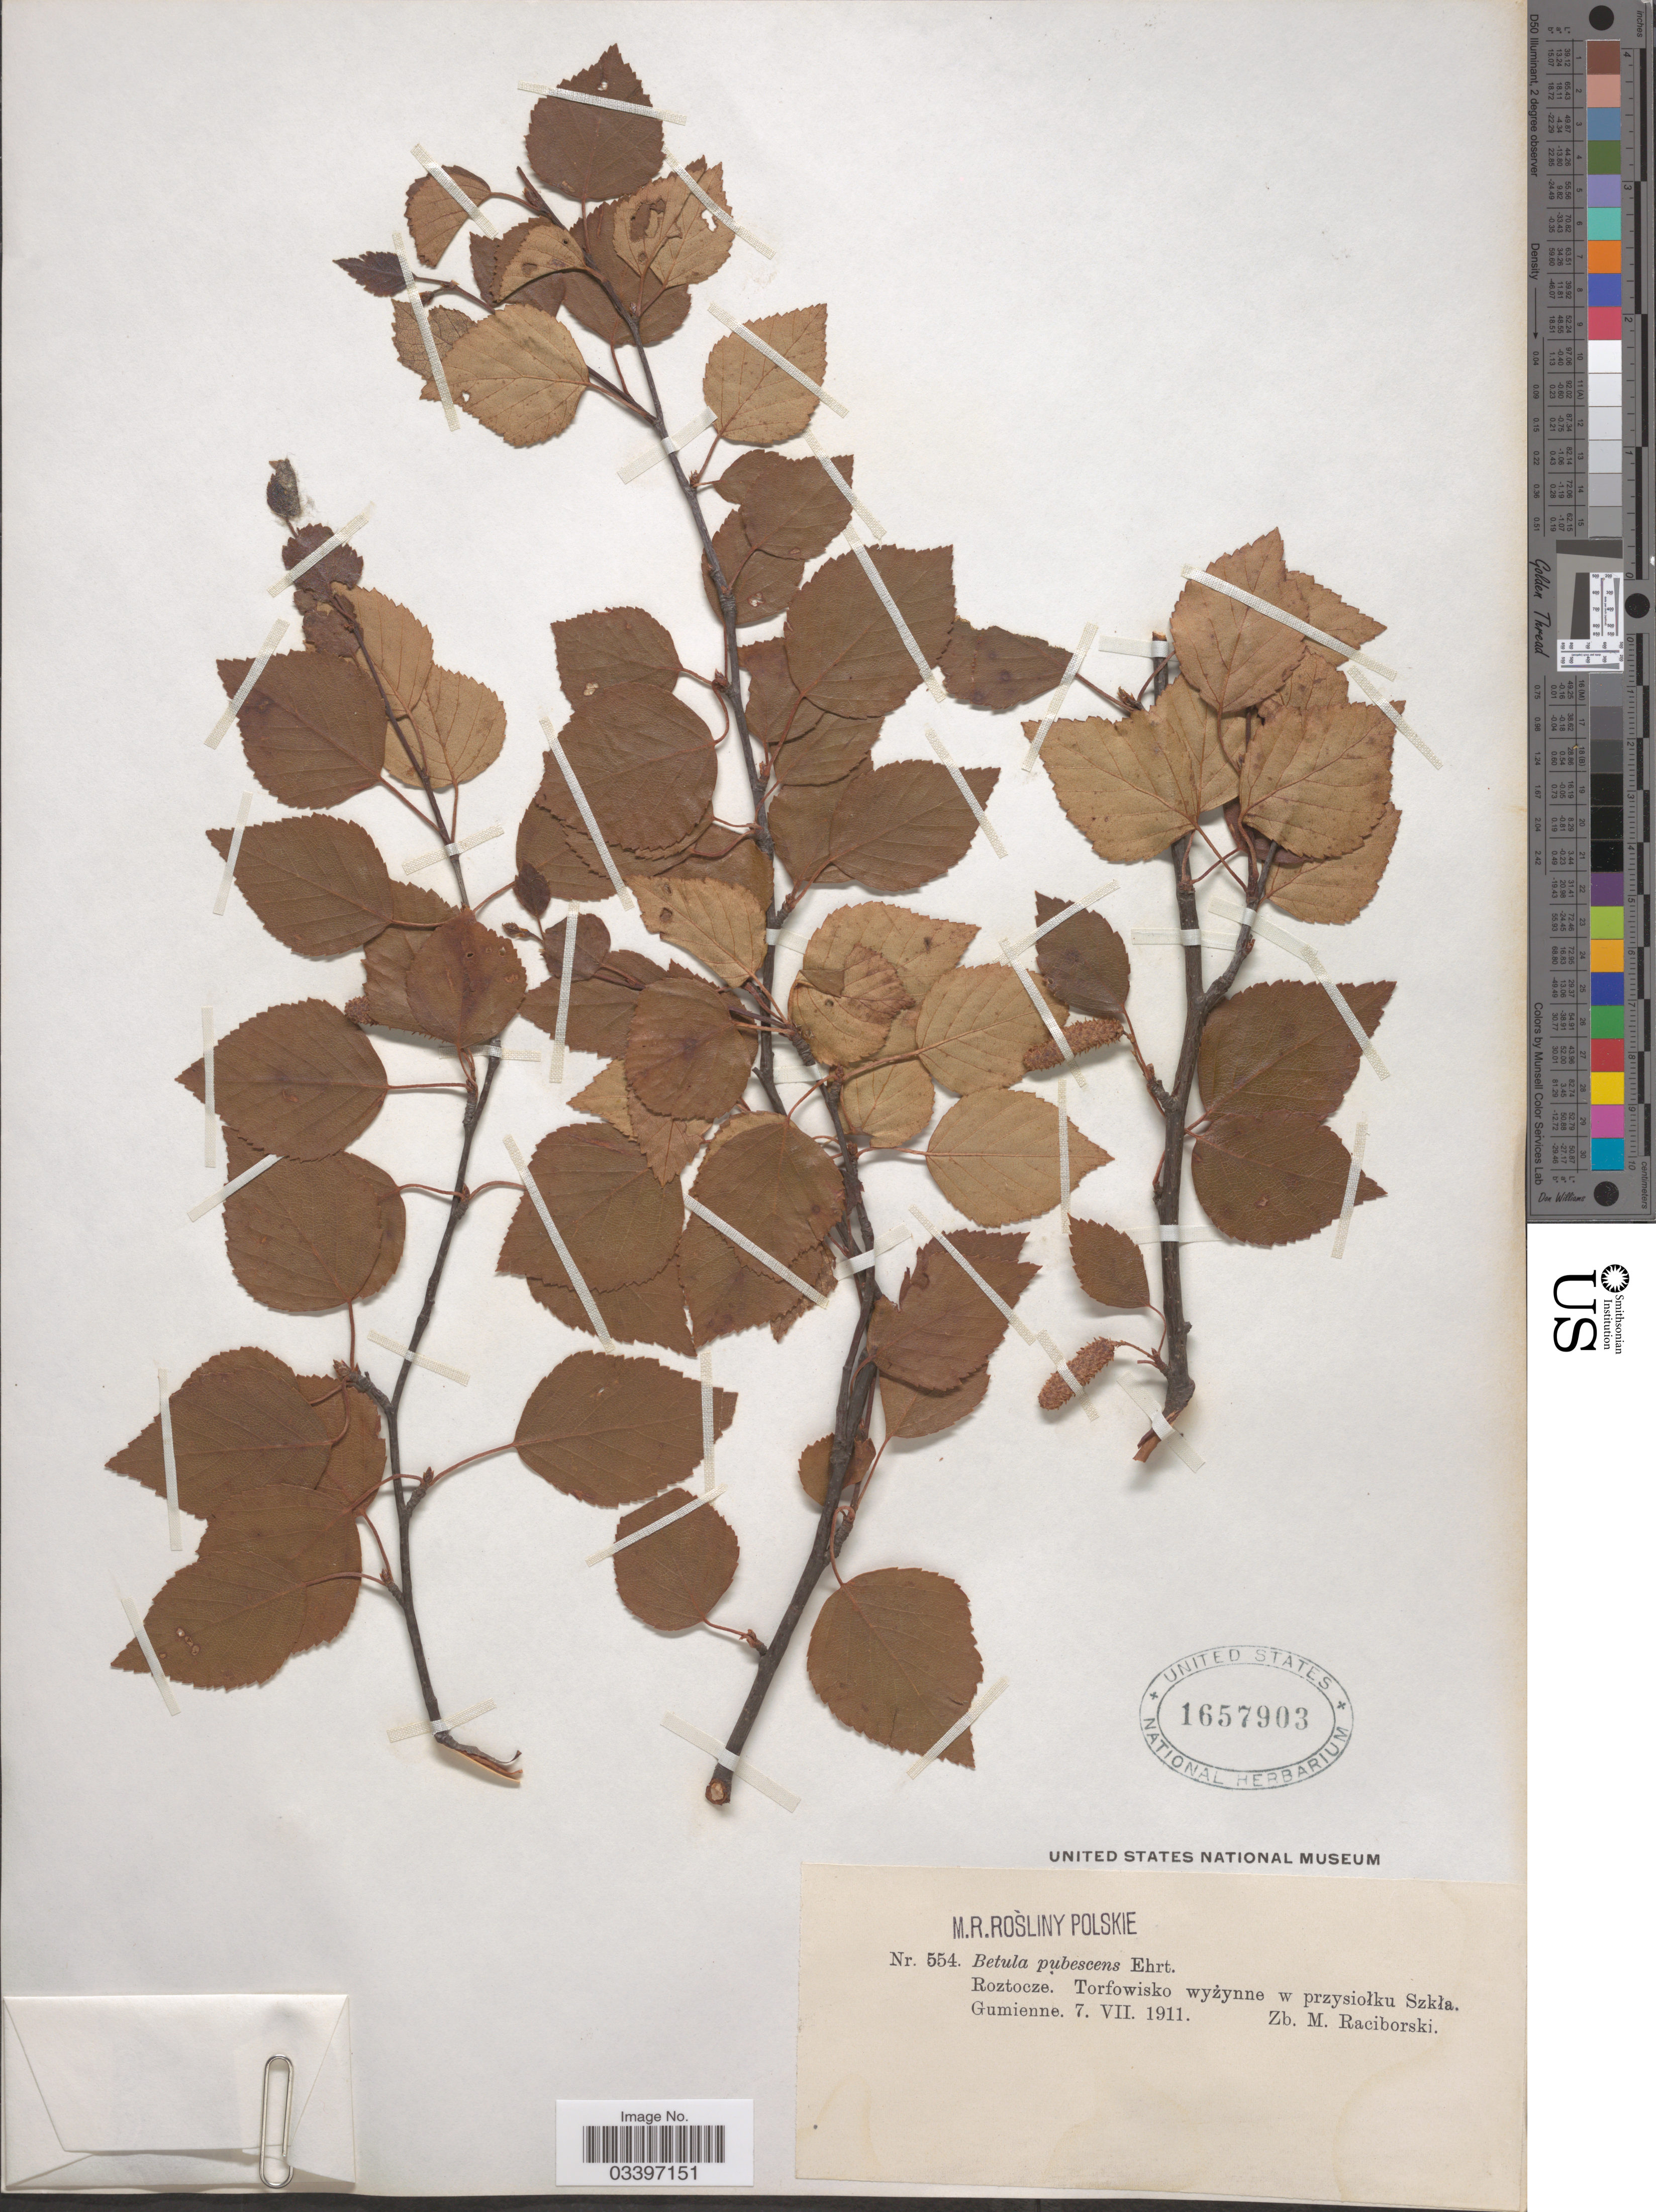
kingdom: Plantae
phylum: Tracheophyta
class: Magnoliopsida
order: Fagales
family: Betulaceae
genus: Betula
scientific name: Betula pubescens var. friesii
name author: (Larsson ex Hartm.) Nyman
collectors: Z. Raciborski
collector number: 554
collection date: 1911-08-07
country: Poland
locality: Roztocze. Torfowisko wyzynne w przysiołky Szkła. Gumienne.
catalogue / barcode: US 1657903